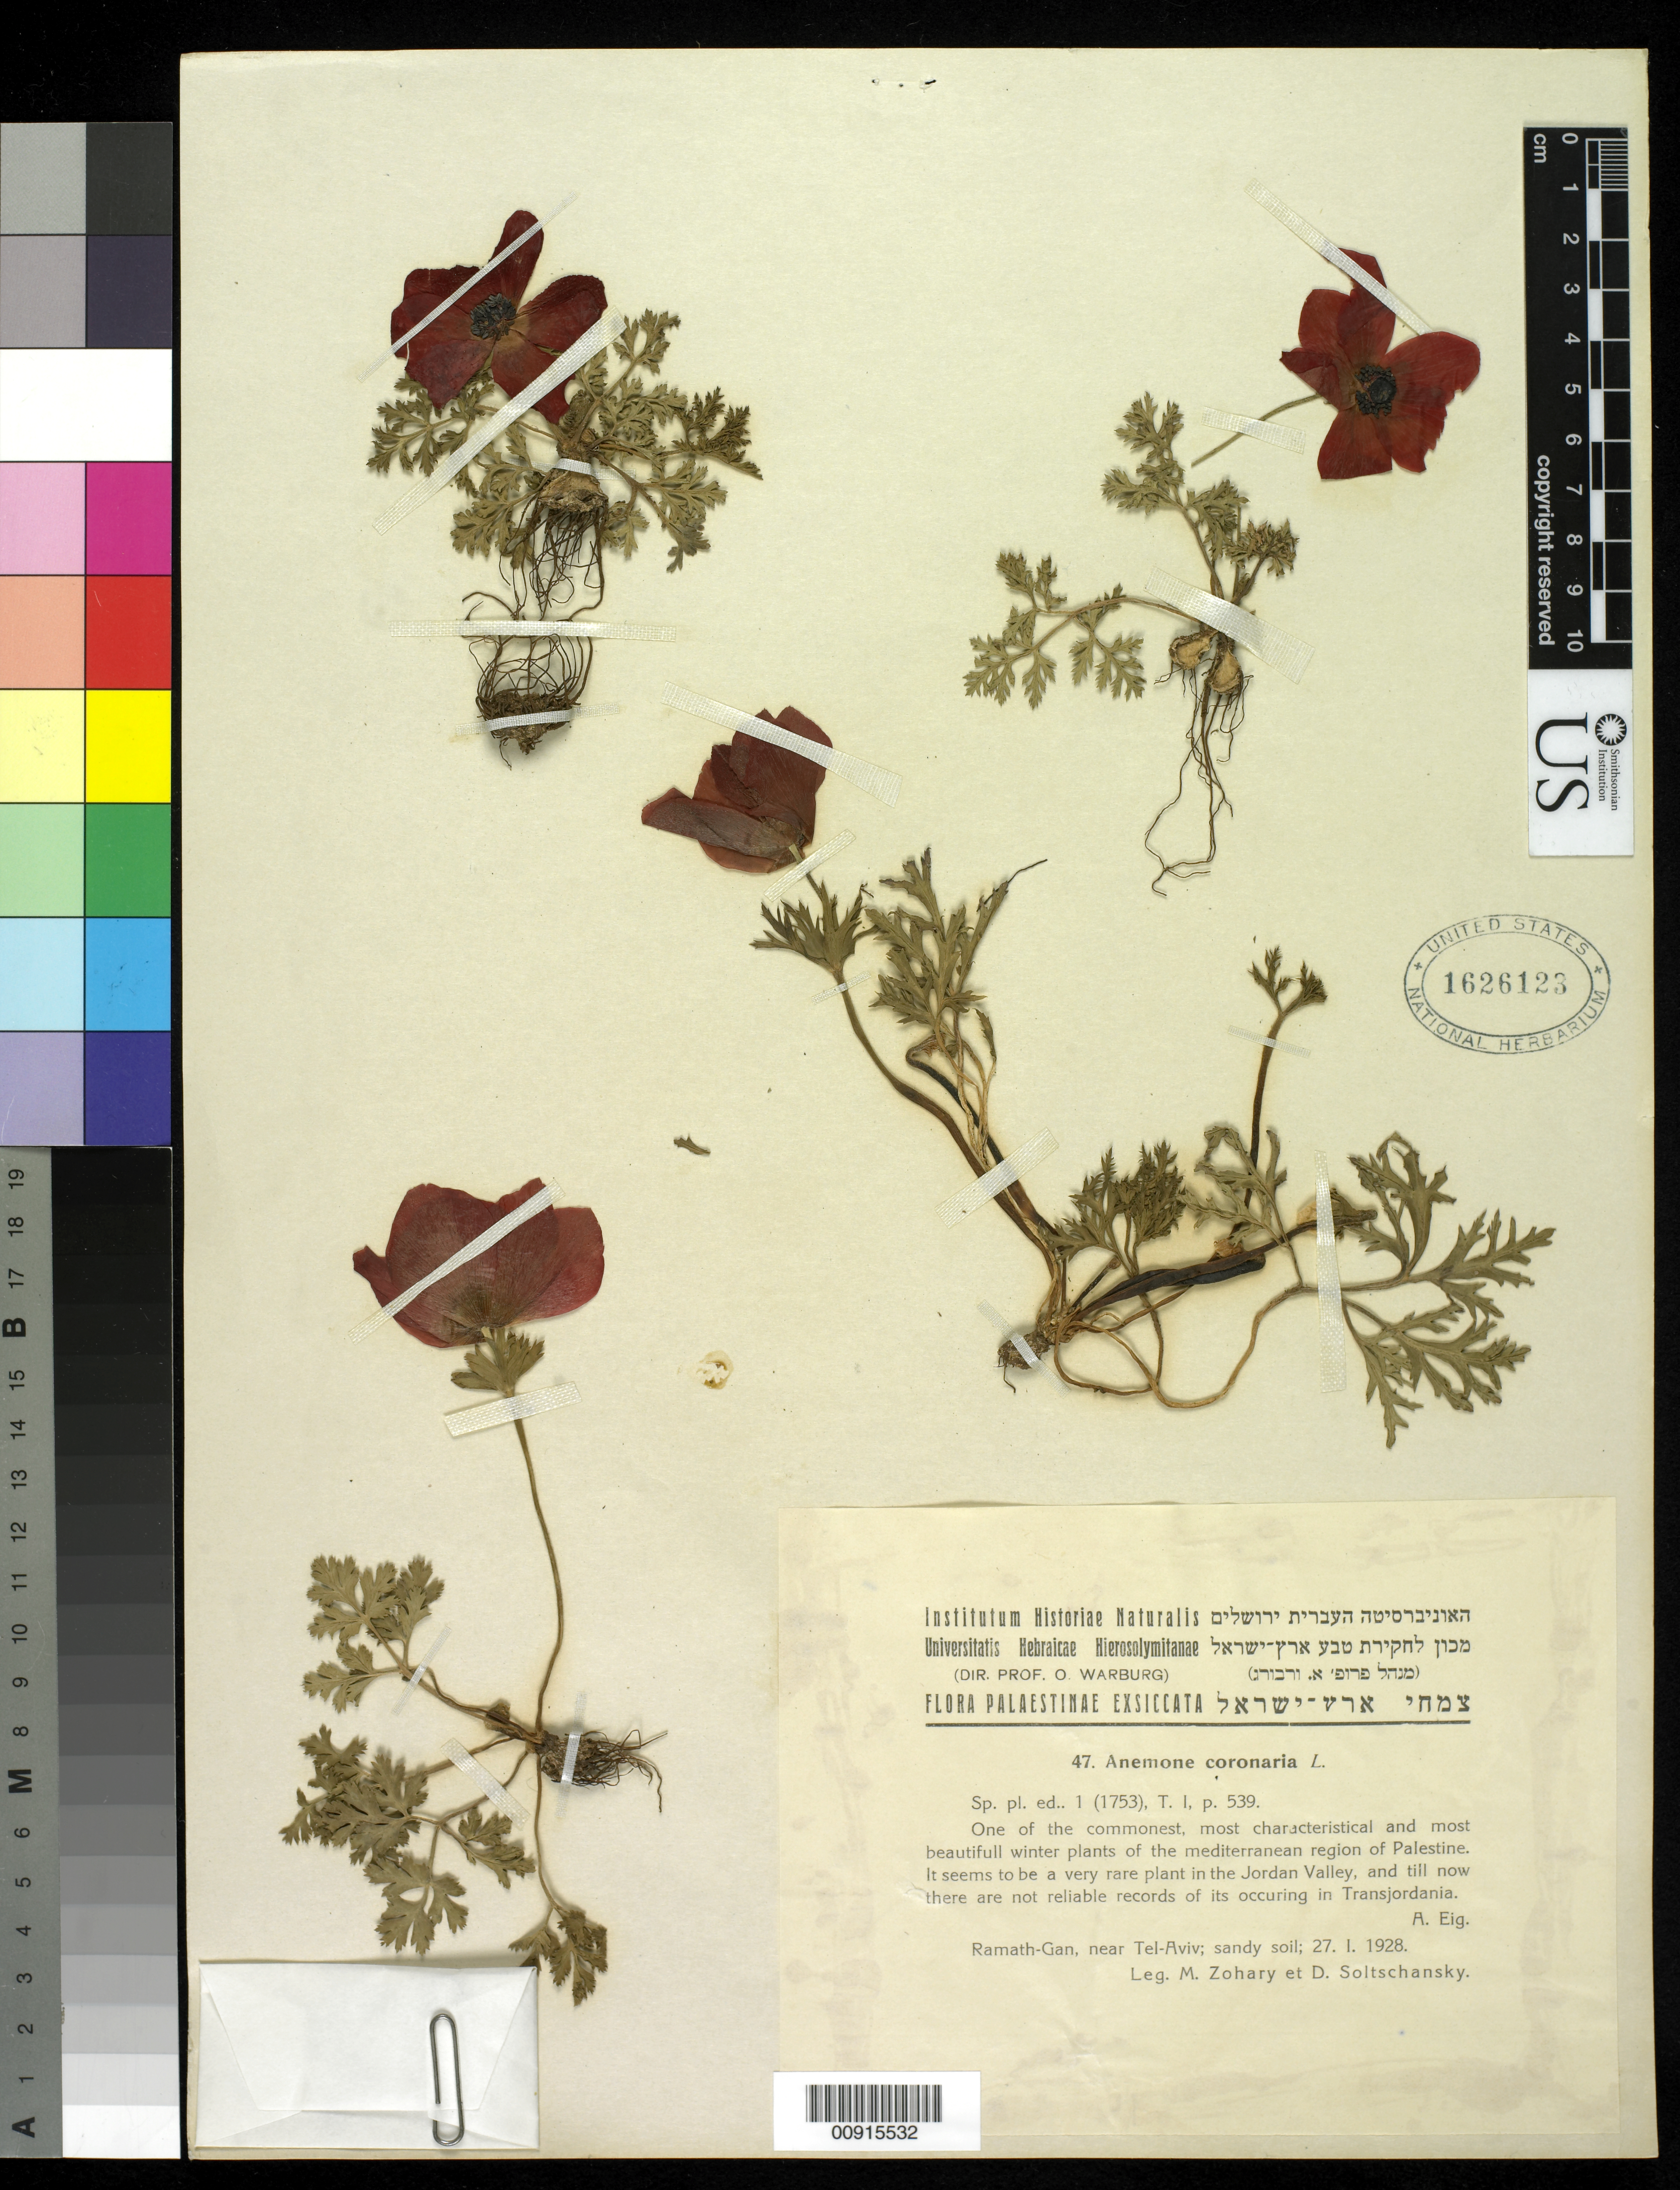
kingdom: Plantae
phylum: Tracheophyta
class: Magnoliopsida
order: Ranunculales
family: Ranunculaceae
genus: Anemone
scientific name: Anemone coronaria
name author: L.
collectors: M. Zohary & D. Soltschansky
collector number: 47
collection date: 1928-01-27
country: Israel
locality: Ramath-Gan near Tel Aviv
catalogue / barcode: US 1626123